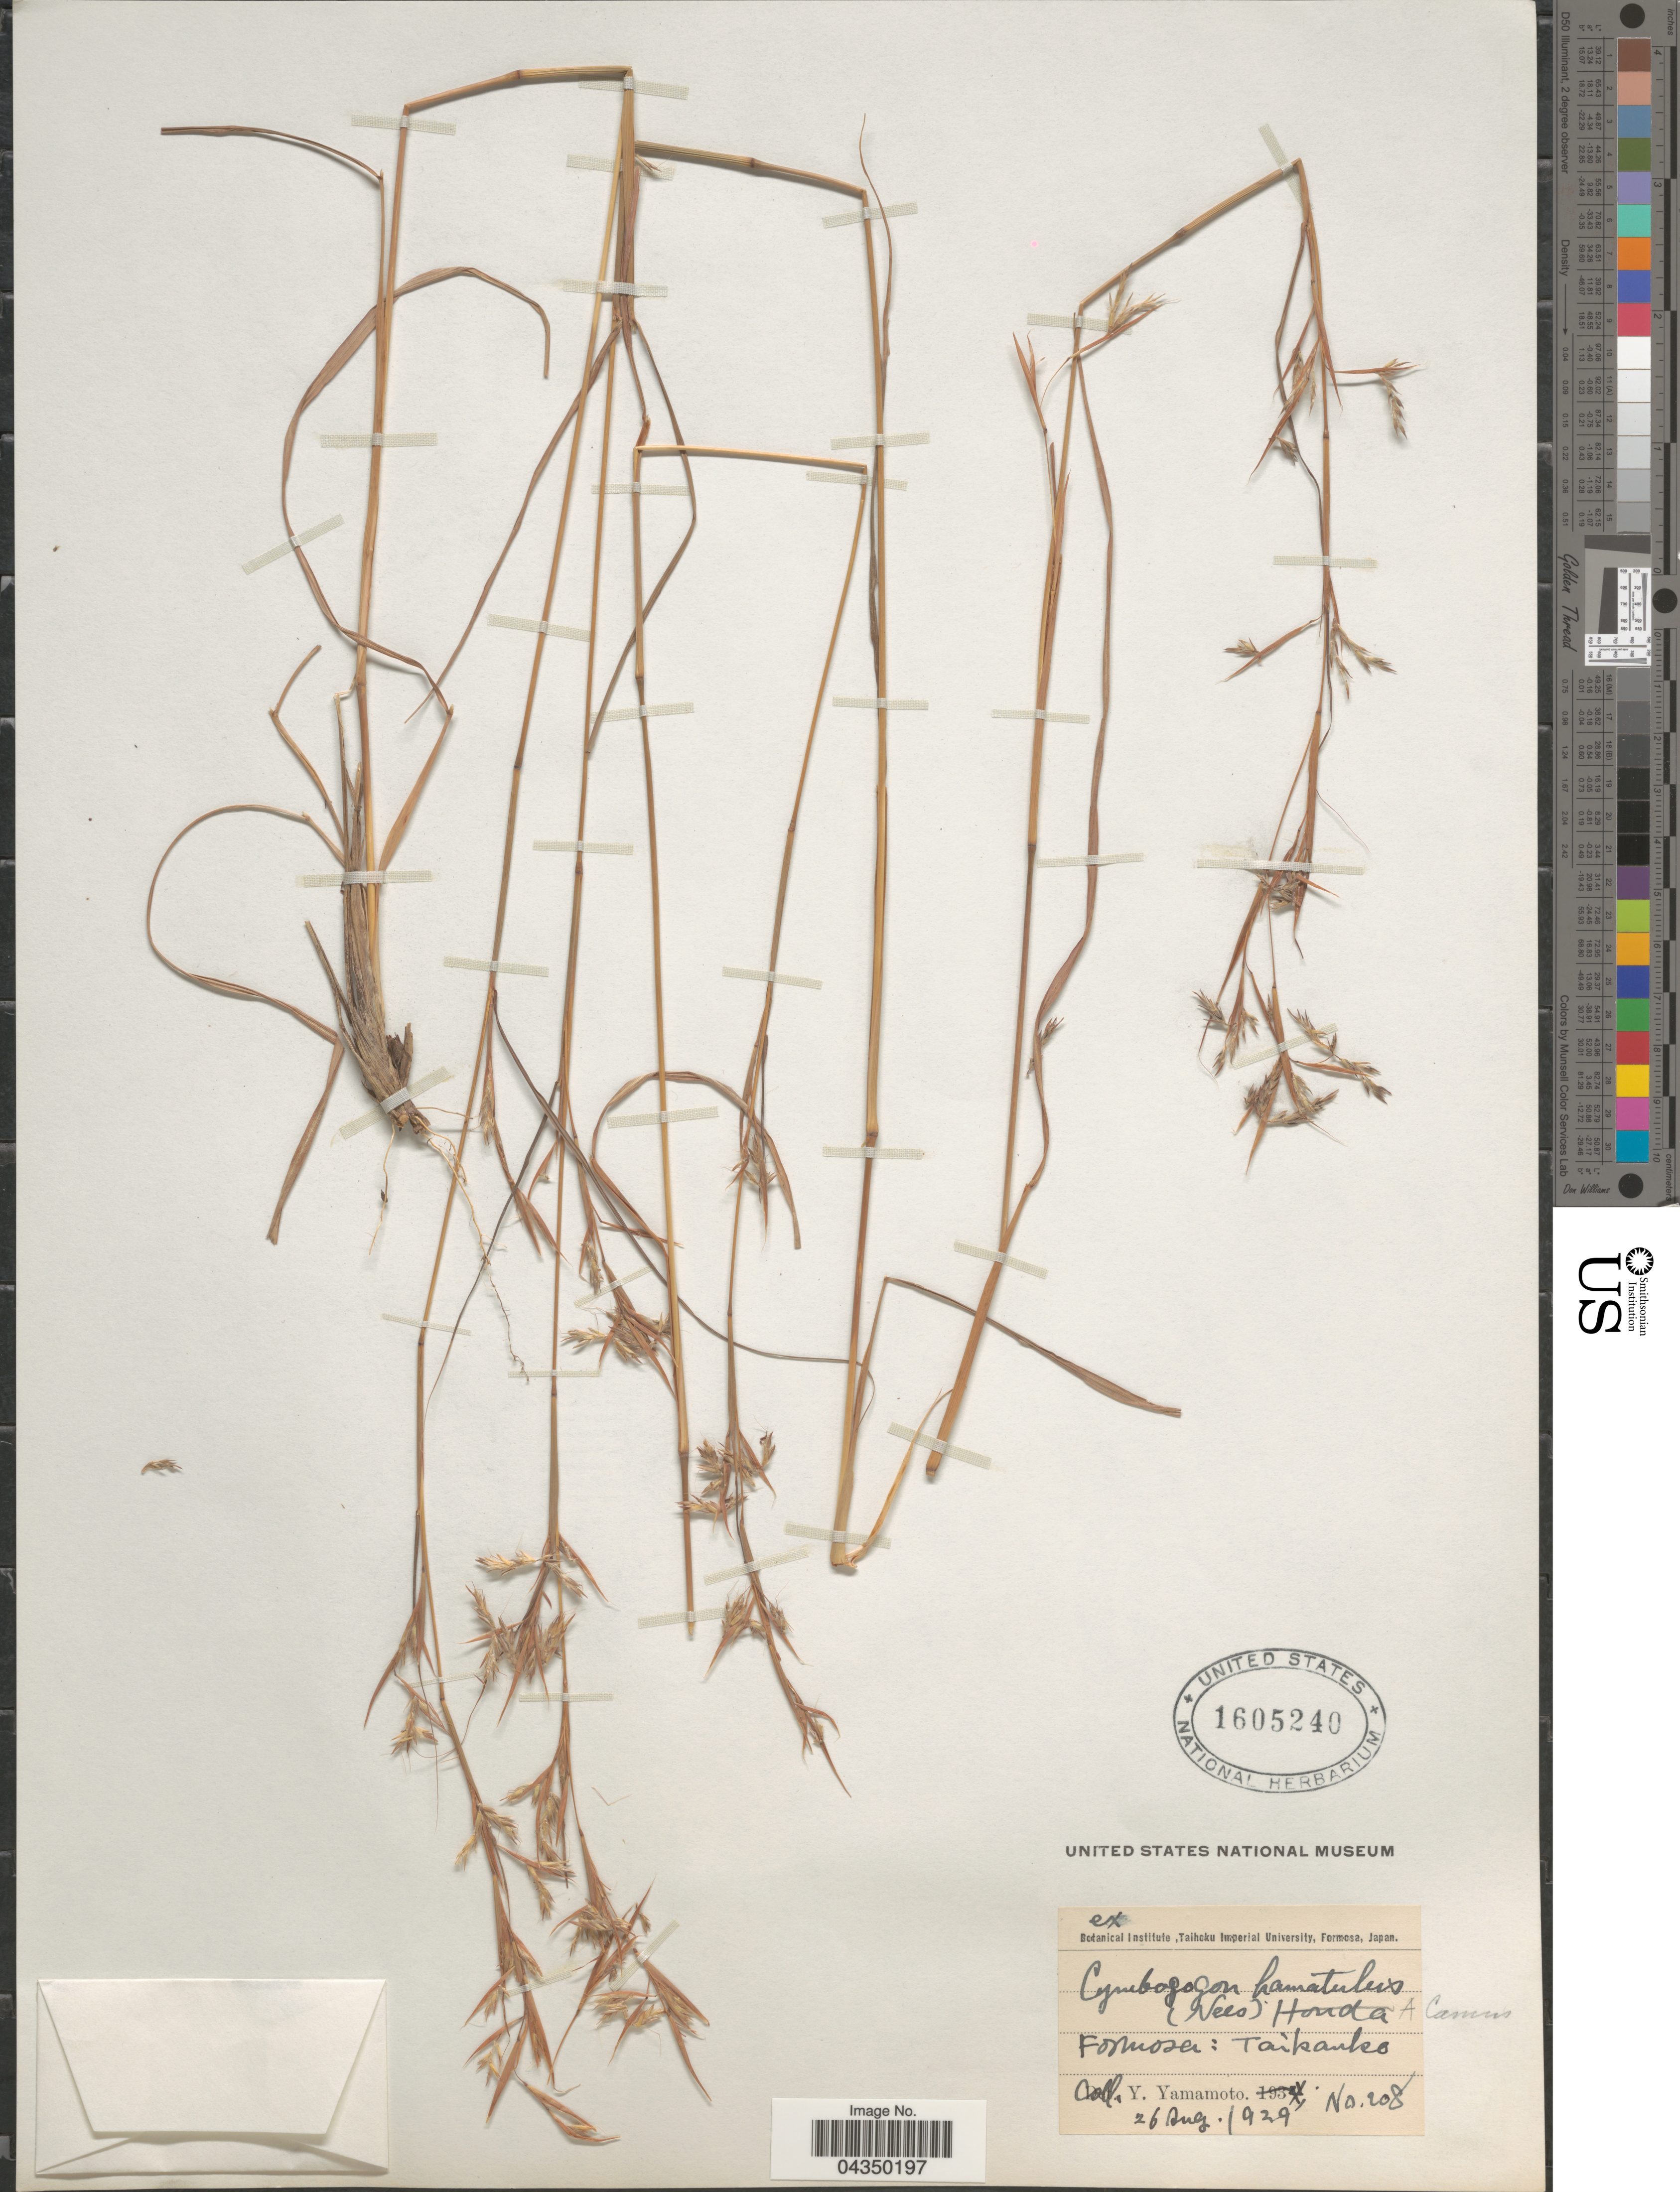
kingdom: Plantae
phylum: Tracheophyta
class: Liliopsida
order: Poales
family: Poaceae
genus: Cymbopogon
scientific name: Cymbopogon tortilis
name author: (J. Presl) A. Camus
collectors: Y. Yamamoto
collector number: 208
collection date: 1929-08-26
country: Taiwan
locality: Formosa: Taikanko.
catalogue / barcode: US 1605240